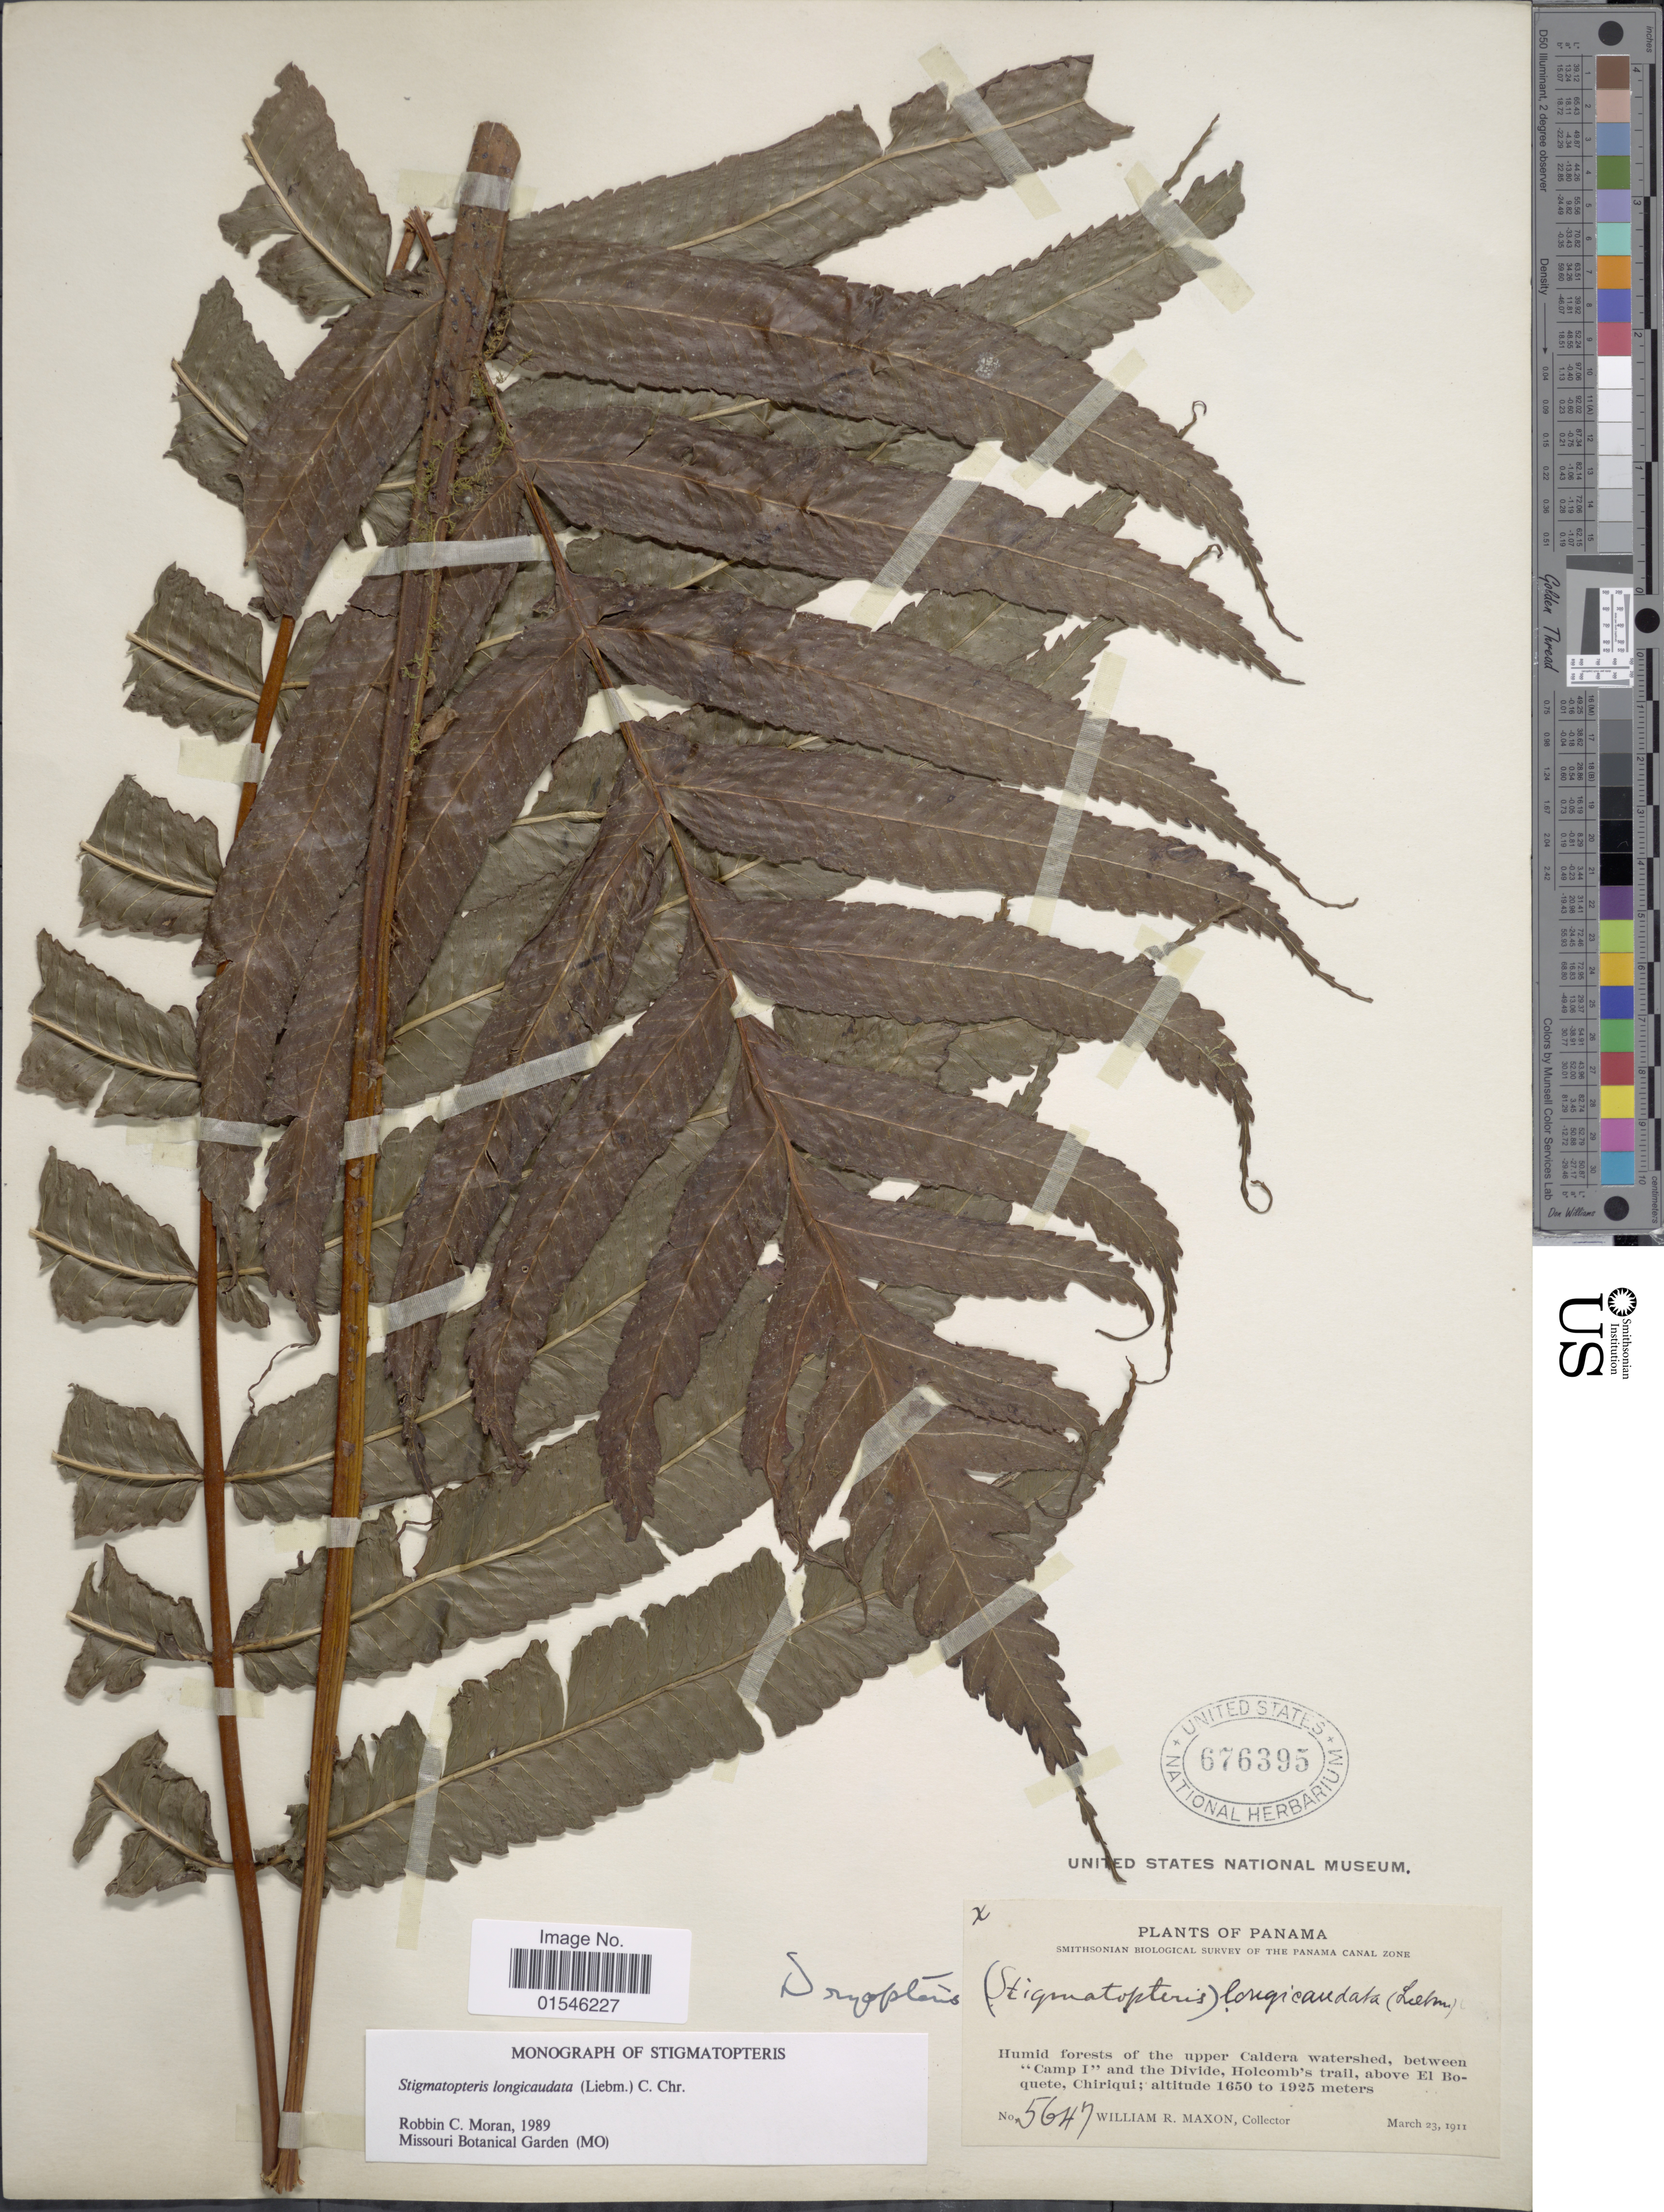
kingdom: Plantae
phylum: Tracheophyta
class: Polypodiopsida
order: Polypodiales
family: Dryopteridaceae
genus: Stigmatopteris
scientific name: Stigmatopteris longicaudata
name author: (Leibm.) C. Chr.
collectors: W. R. Maxon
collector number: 5647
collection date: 1911-03-23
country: Panama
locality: Humid forest of the upper Caldera watershed, between 'Camp I' and the Divide, Holcomb's trail, above E; Boquete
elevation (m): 1650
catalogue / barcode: US 676395